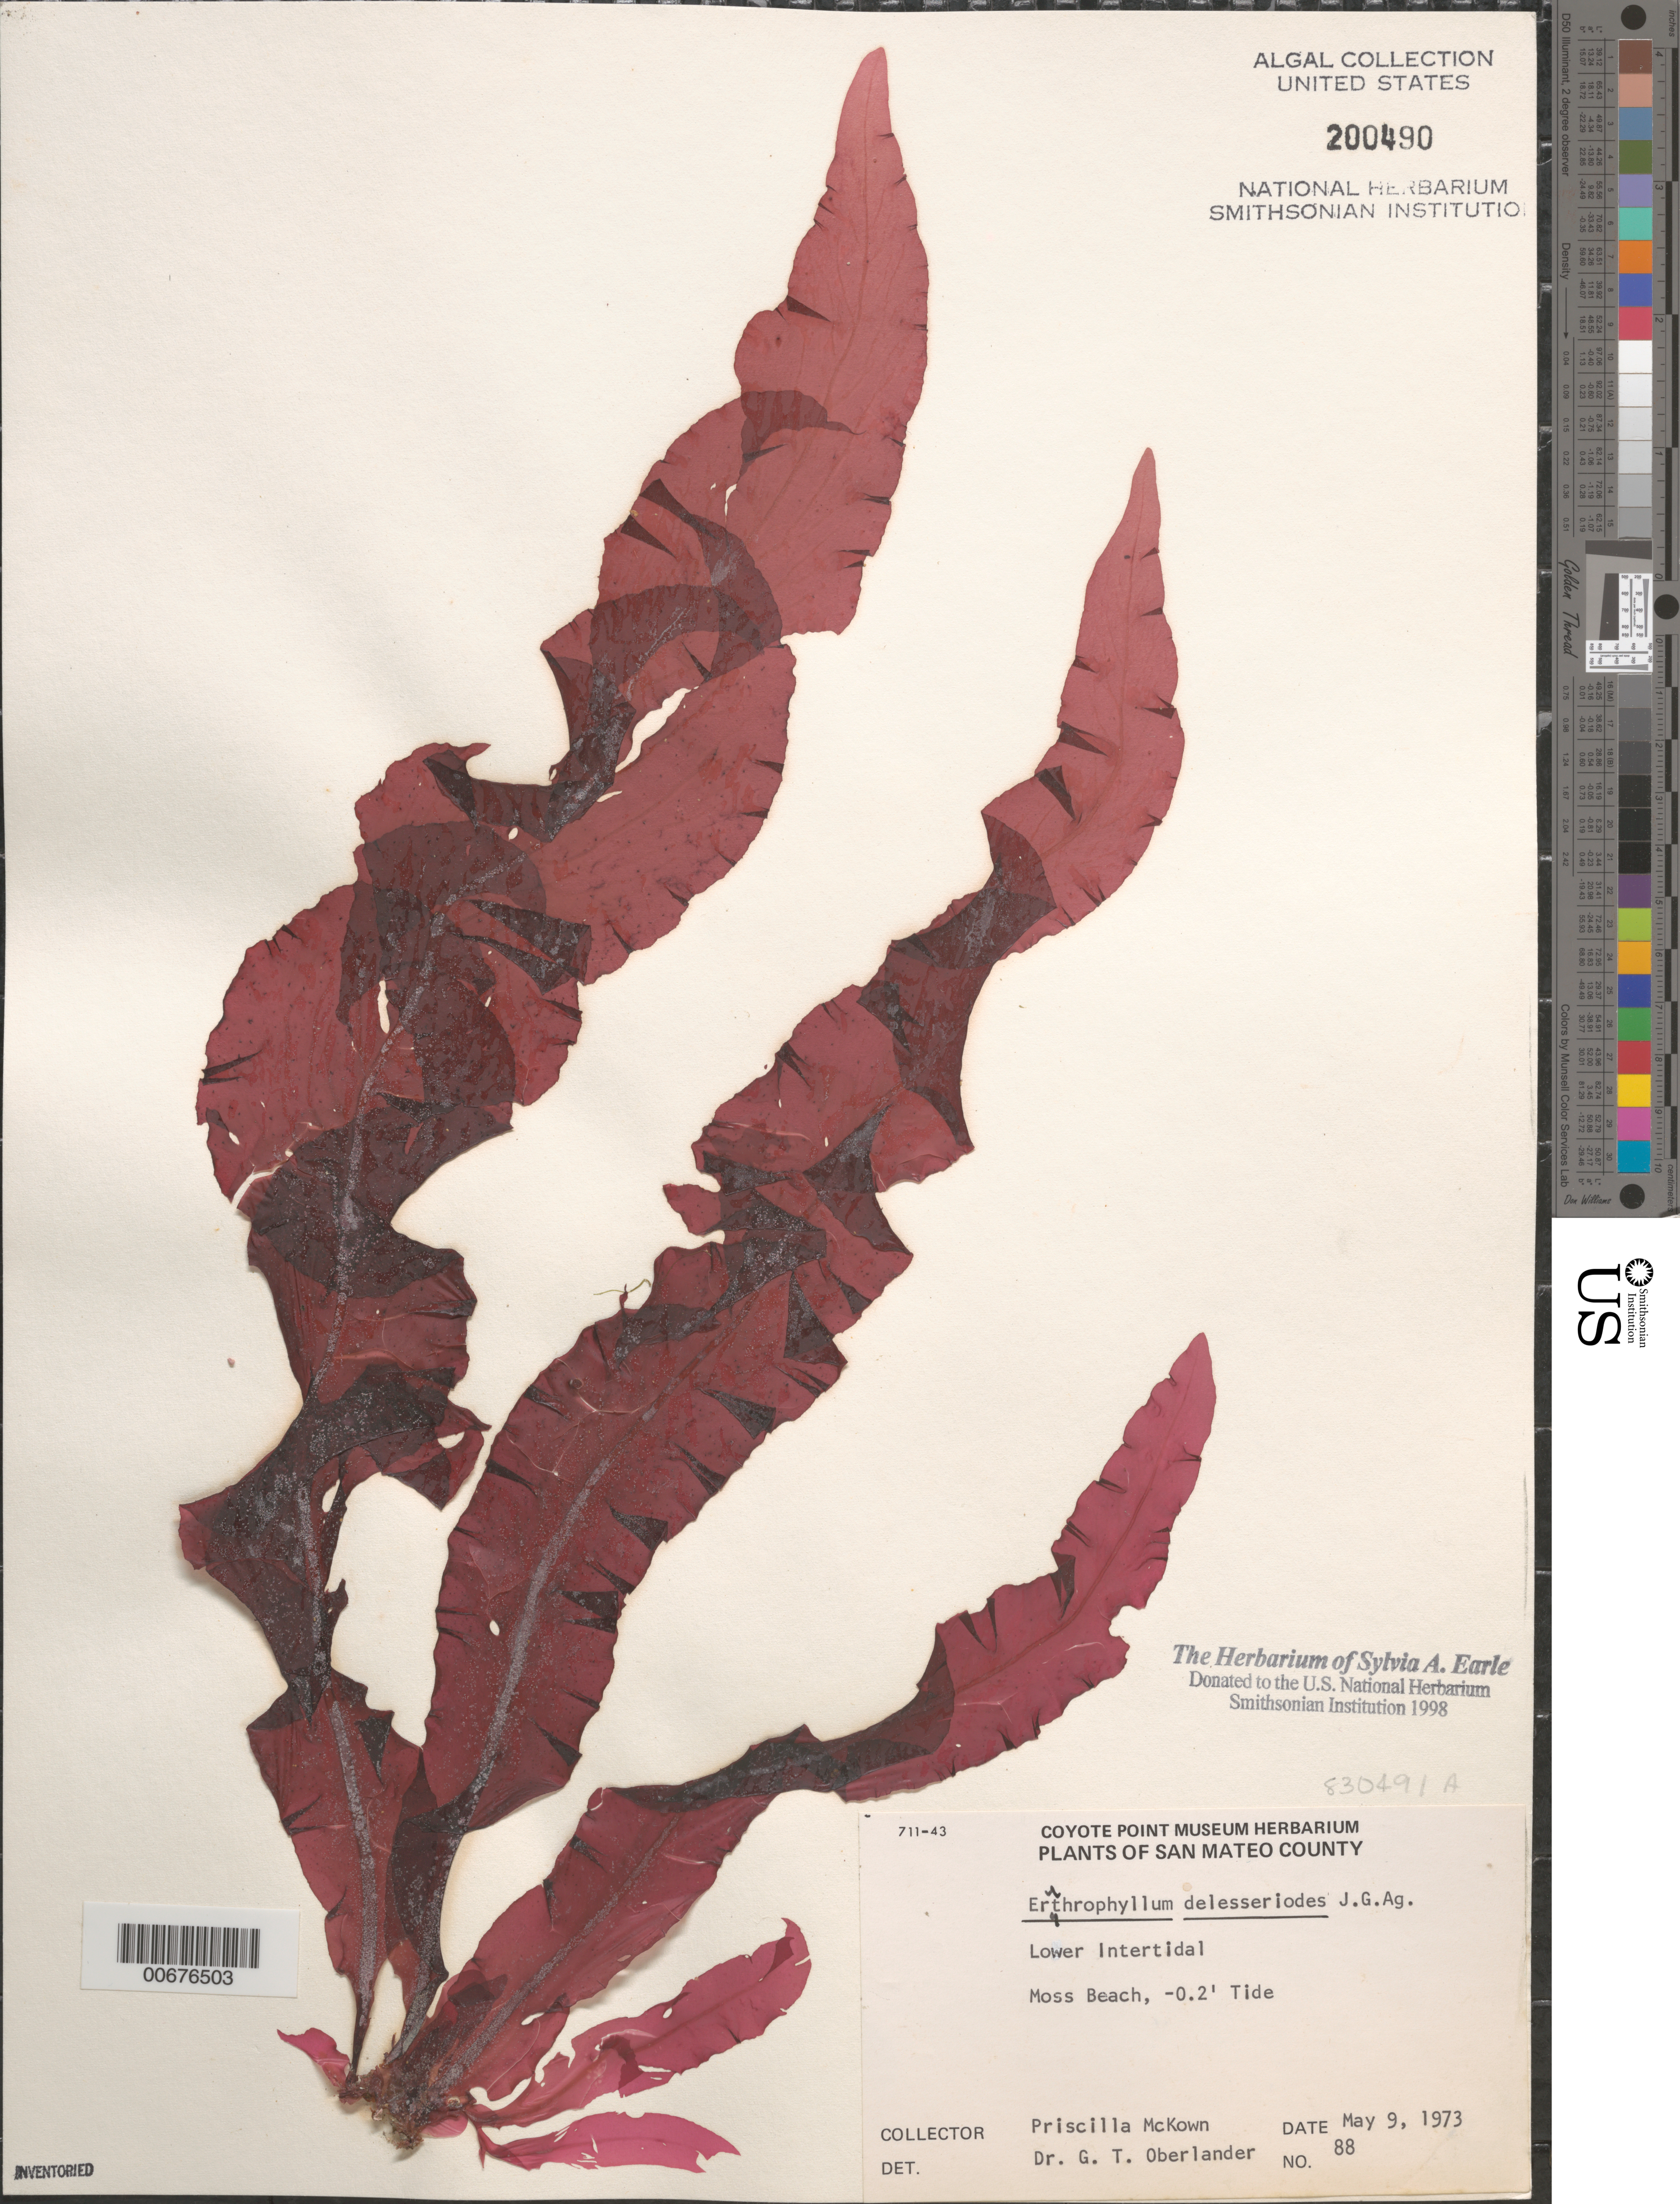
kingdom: Plantae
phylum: Rhodophyta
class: Florideophyceae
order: Gigartinales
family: Kallymeniaceae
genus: Erythrophyllum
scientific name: Erythrophyllum delesserioides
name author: J. Agardh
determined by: Oberlander, G. T.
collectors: P. McKown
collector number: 88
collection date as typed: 09 May 1973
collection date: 1973-05-09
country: United States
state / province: California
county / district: San Mateo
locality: Moss Beach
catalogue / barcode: US 200490